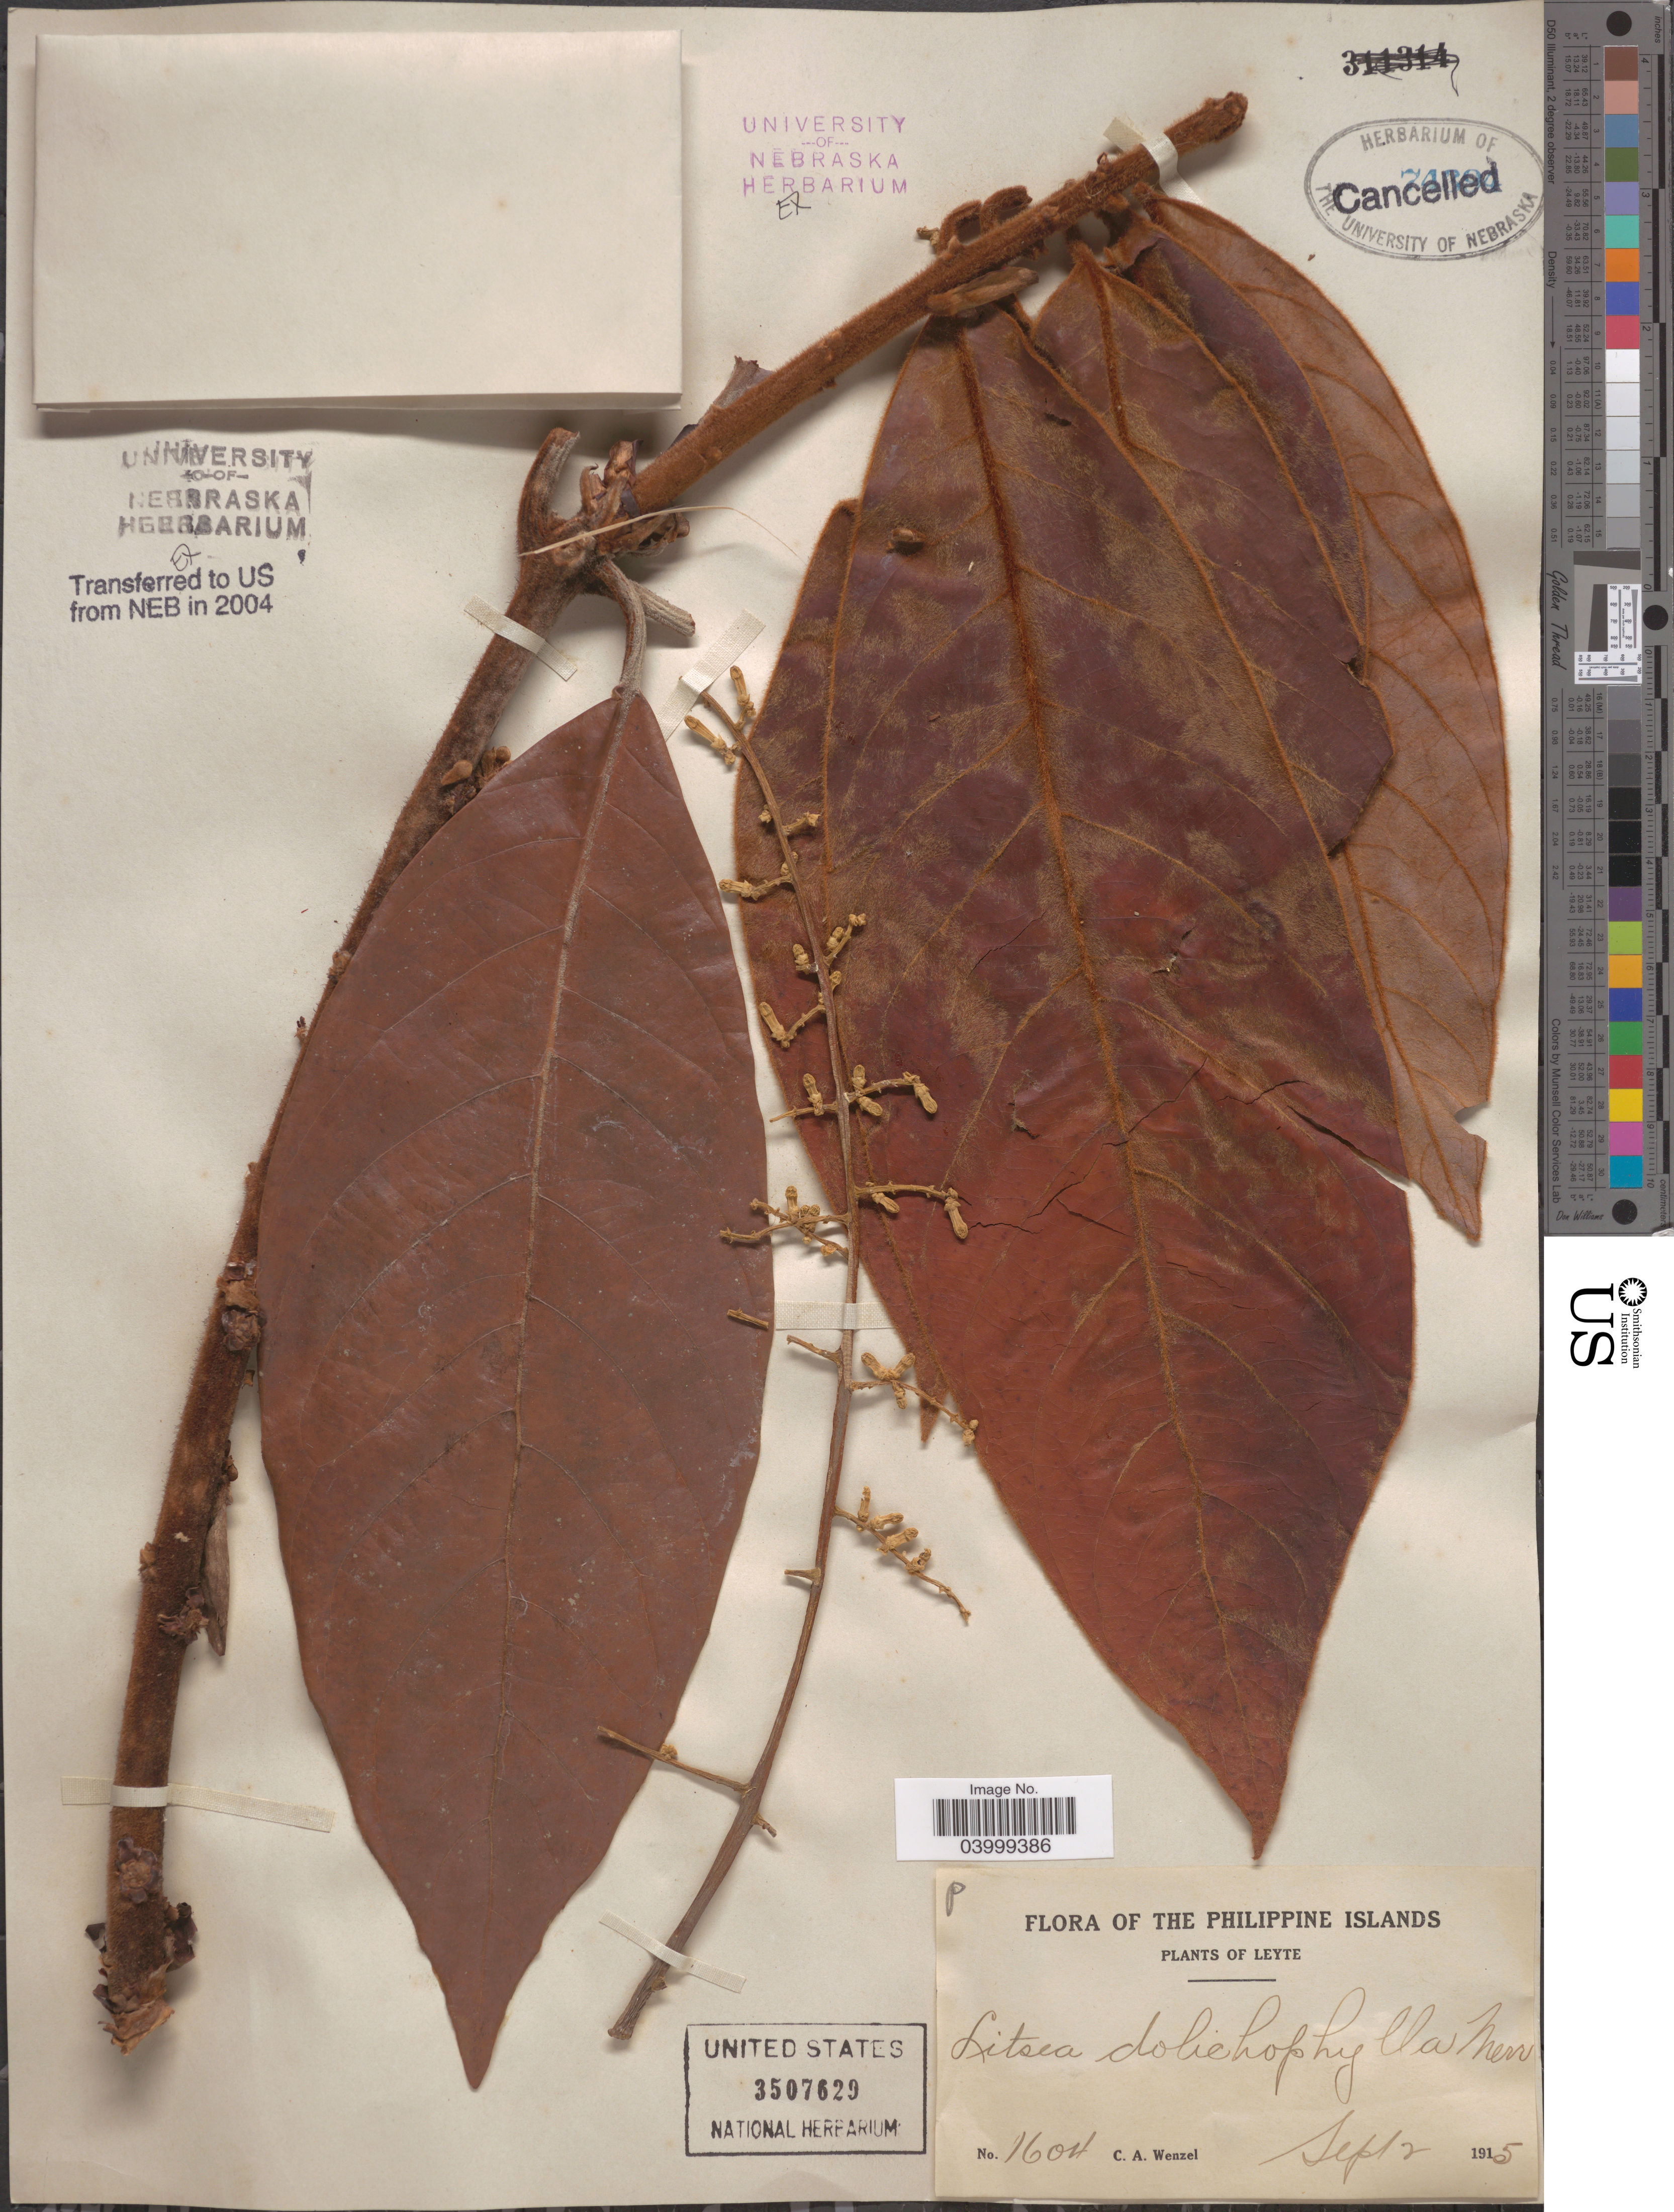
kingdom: Plantae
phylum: Tracheophyta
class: Magnoliopsida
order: Laurales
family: Lauraceae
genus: Actinodaphne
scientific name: Actinodaphne dolichophylla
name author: (Merr.) Merr.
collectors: C. Wenzel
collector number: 1604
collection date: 1915-09-02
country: Philippines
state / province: Eastern Visayas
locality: Philippine Islands. Leyte.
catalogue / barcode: US 3507629